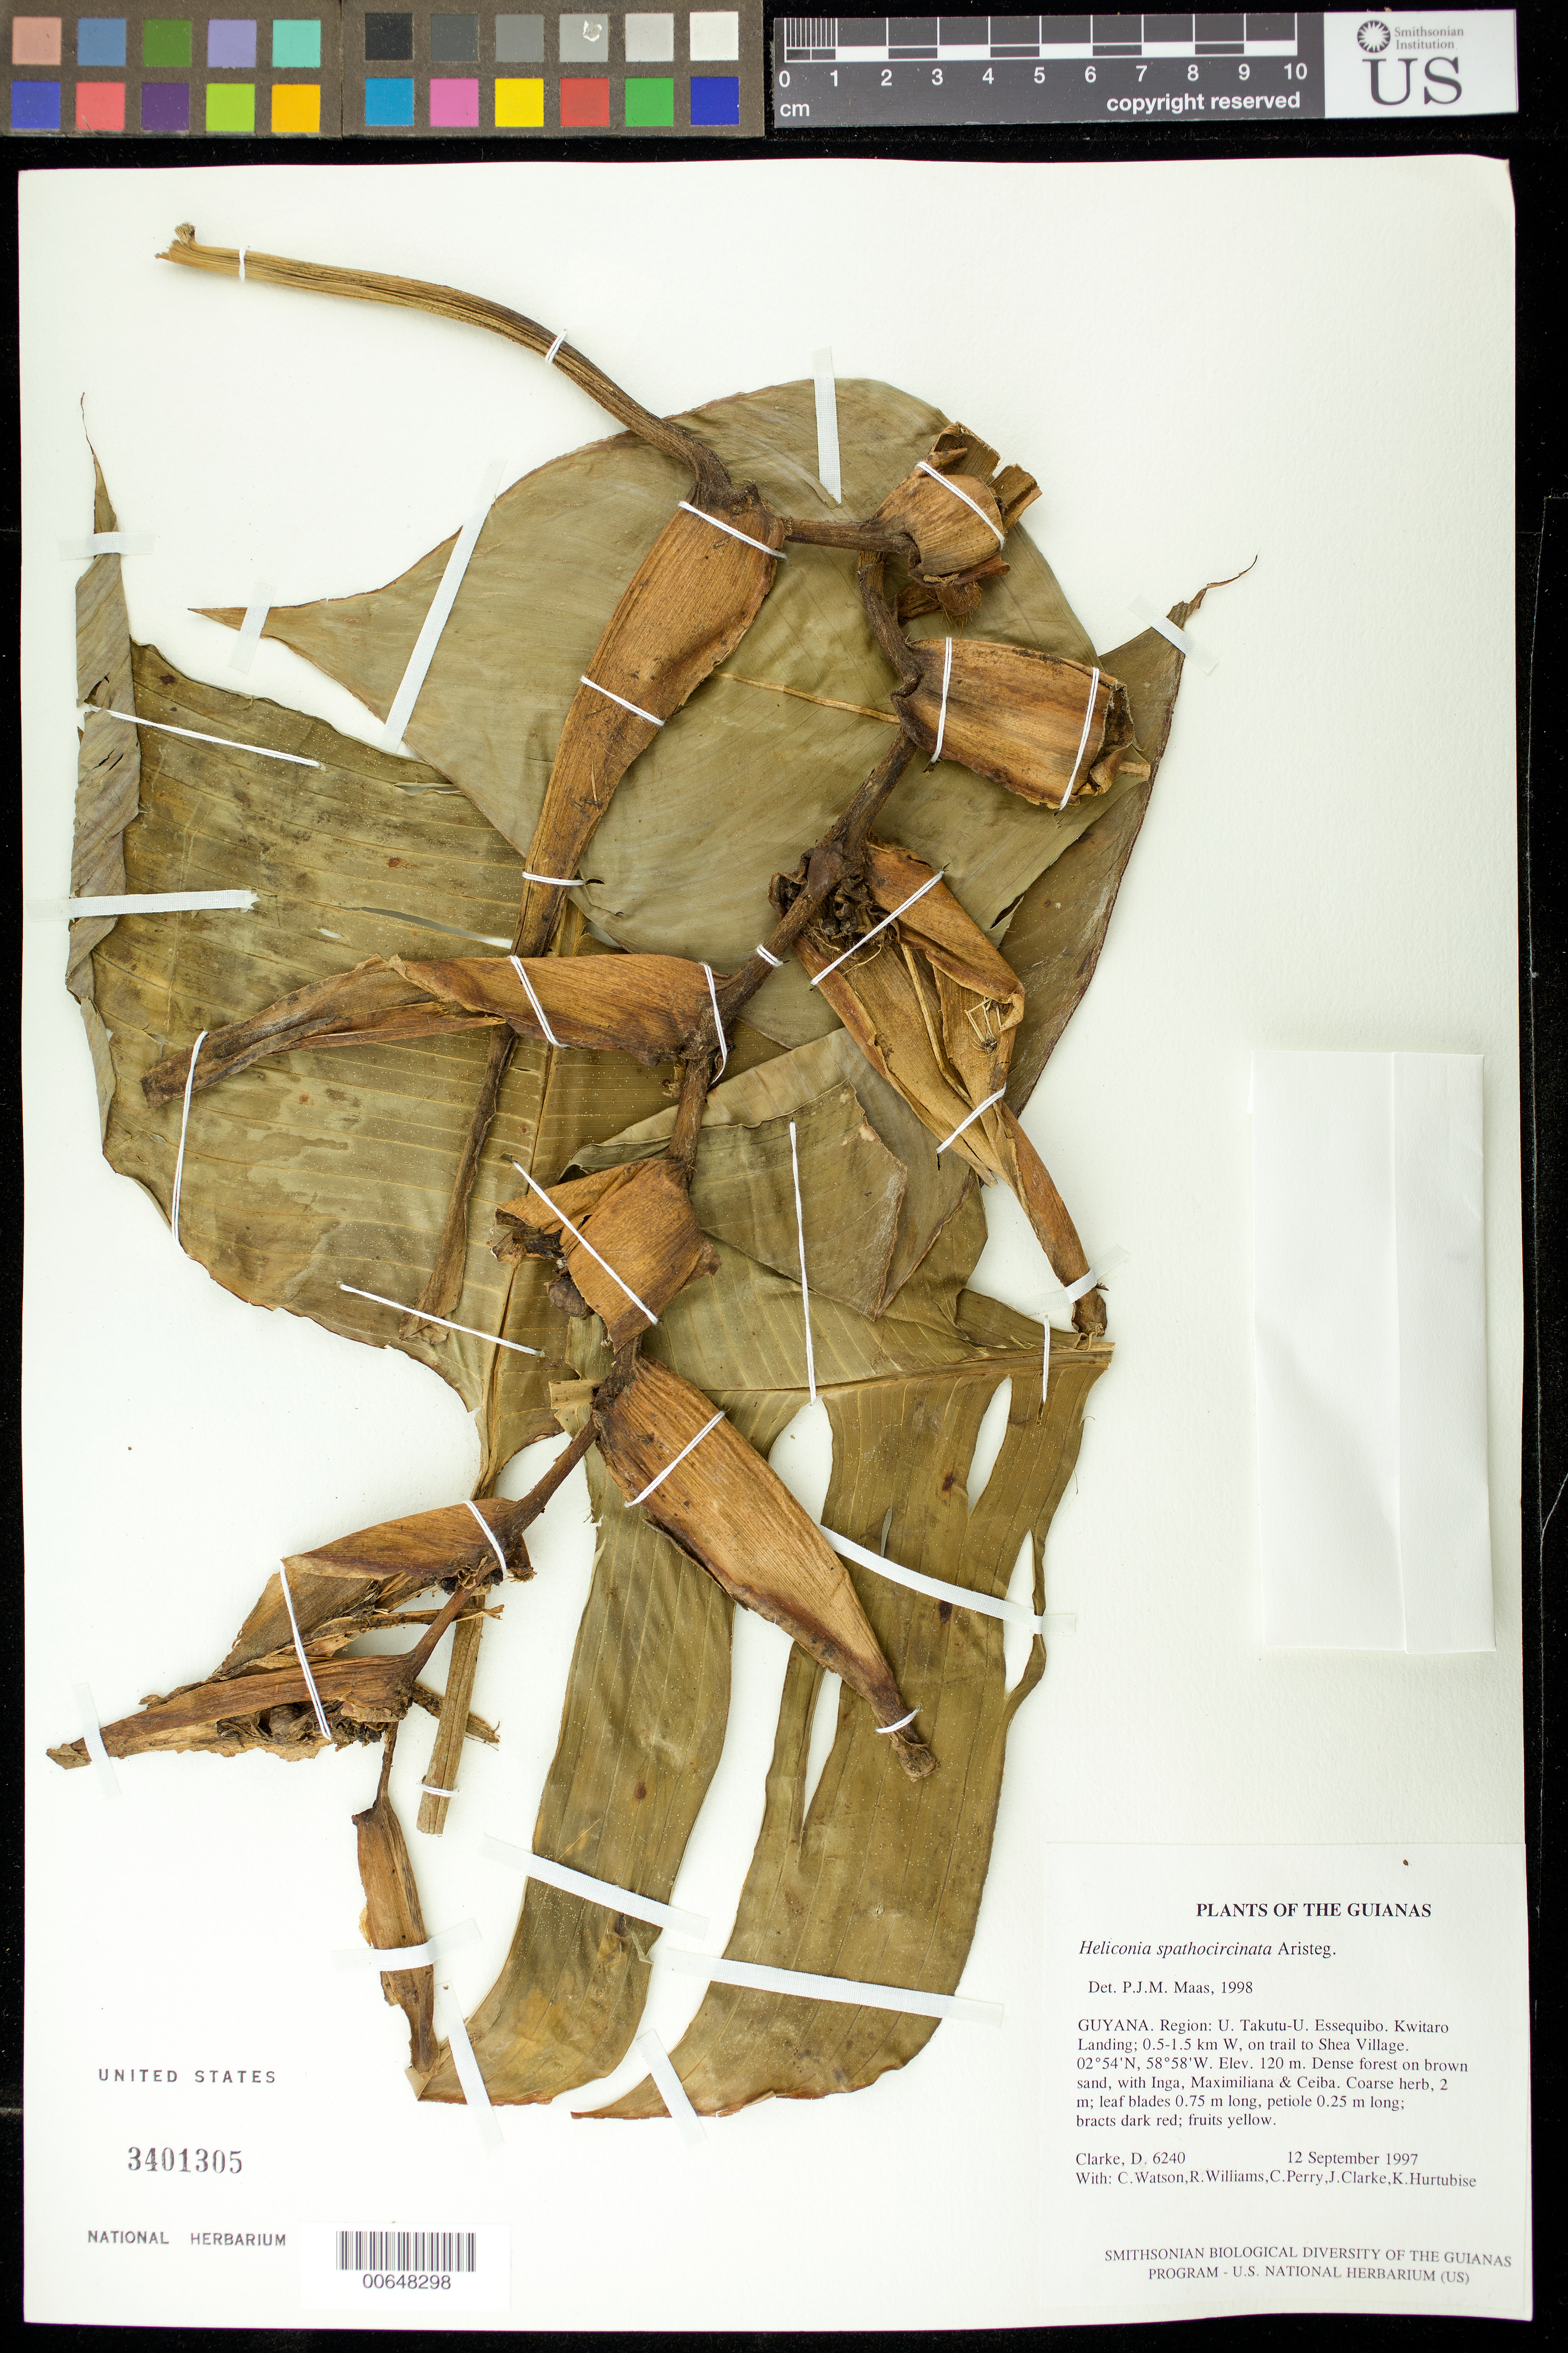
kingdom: Plantae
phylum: Tracheophyta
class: Liliopsida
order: Zingiberales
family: Heliconiaceae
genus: Heliconia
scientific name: Heliconia spathocircinata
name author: Aristeg.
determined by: Maas, Paul J. M.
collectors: H. D. Clarke, C. Watson, R. Williams, C. Perry, J. Clarke & K. Hurtubise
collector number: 6240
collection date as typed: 12 September 1997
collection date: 1997-09-12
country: Guyana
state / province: U. Takutu-U. Essequibo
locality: Kwitaro Landing; 0.5-1.5 km W, on trail to Shea Village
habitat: Dense forest on brown sand, with Inga, Maximiliana & Ceiba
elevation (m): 120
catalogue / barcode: US 3401305